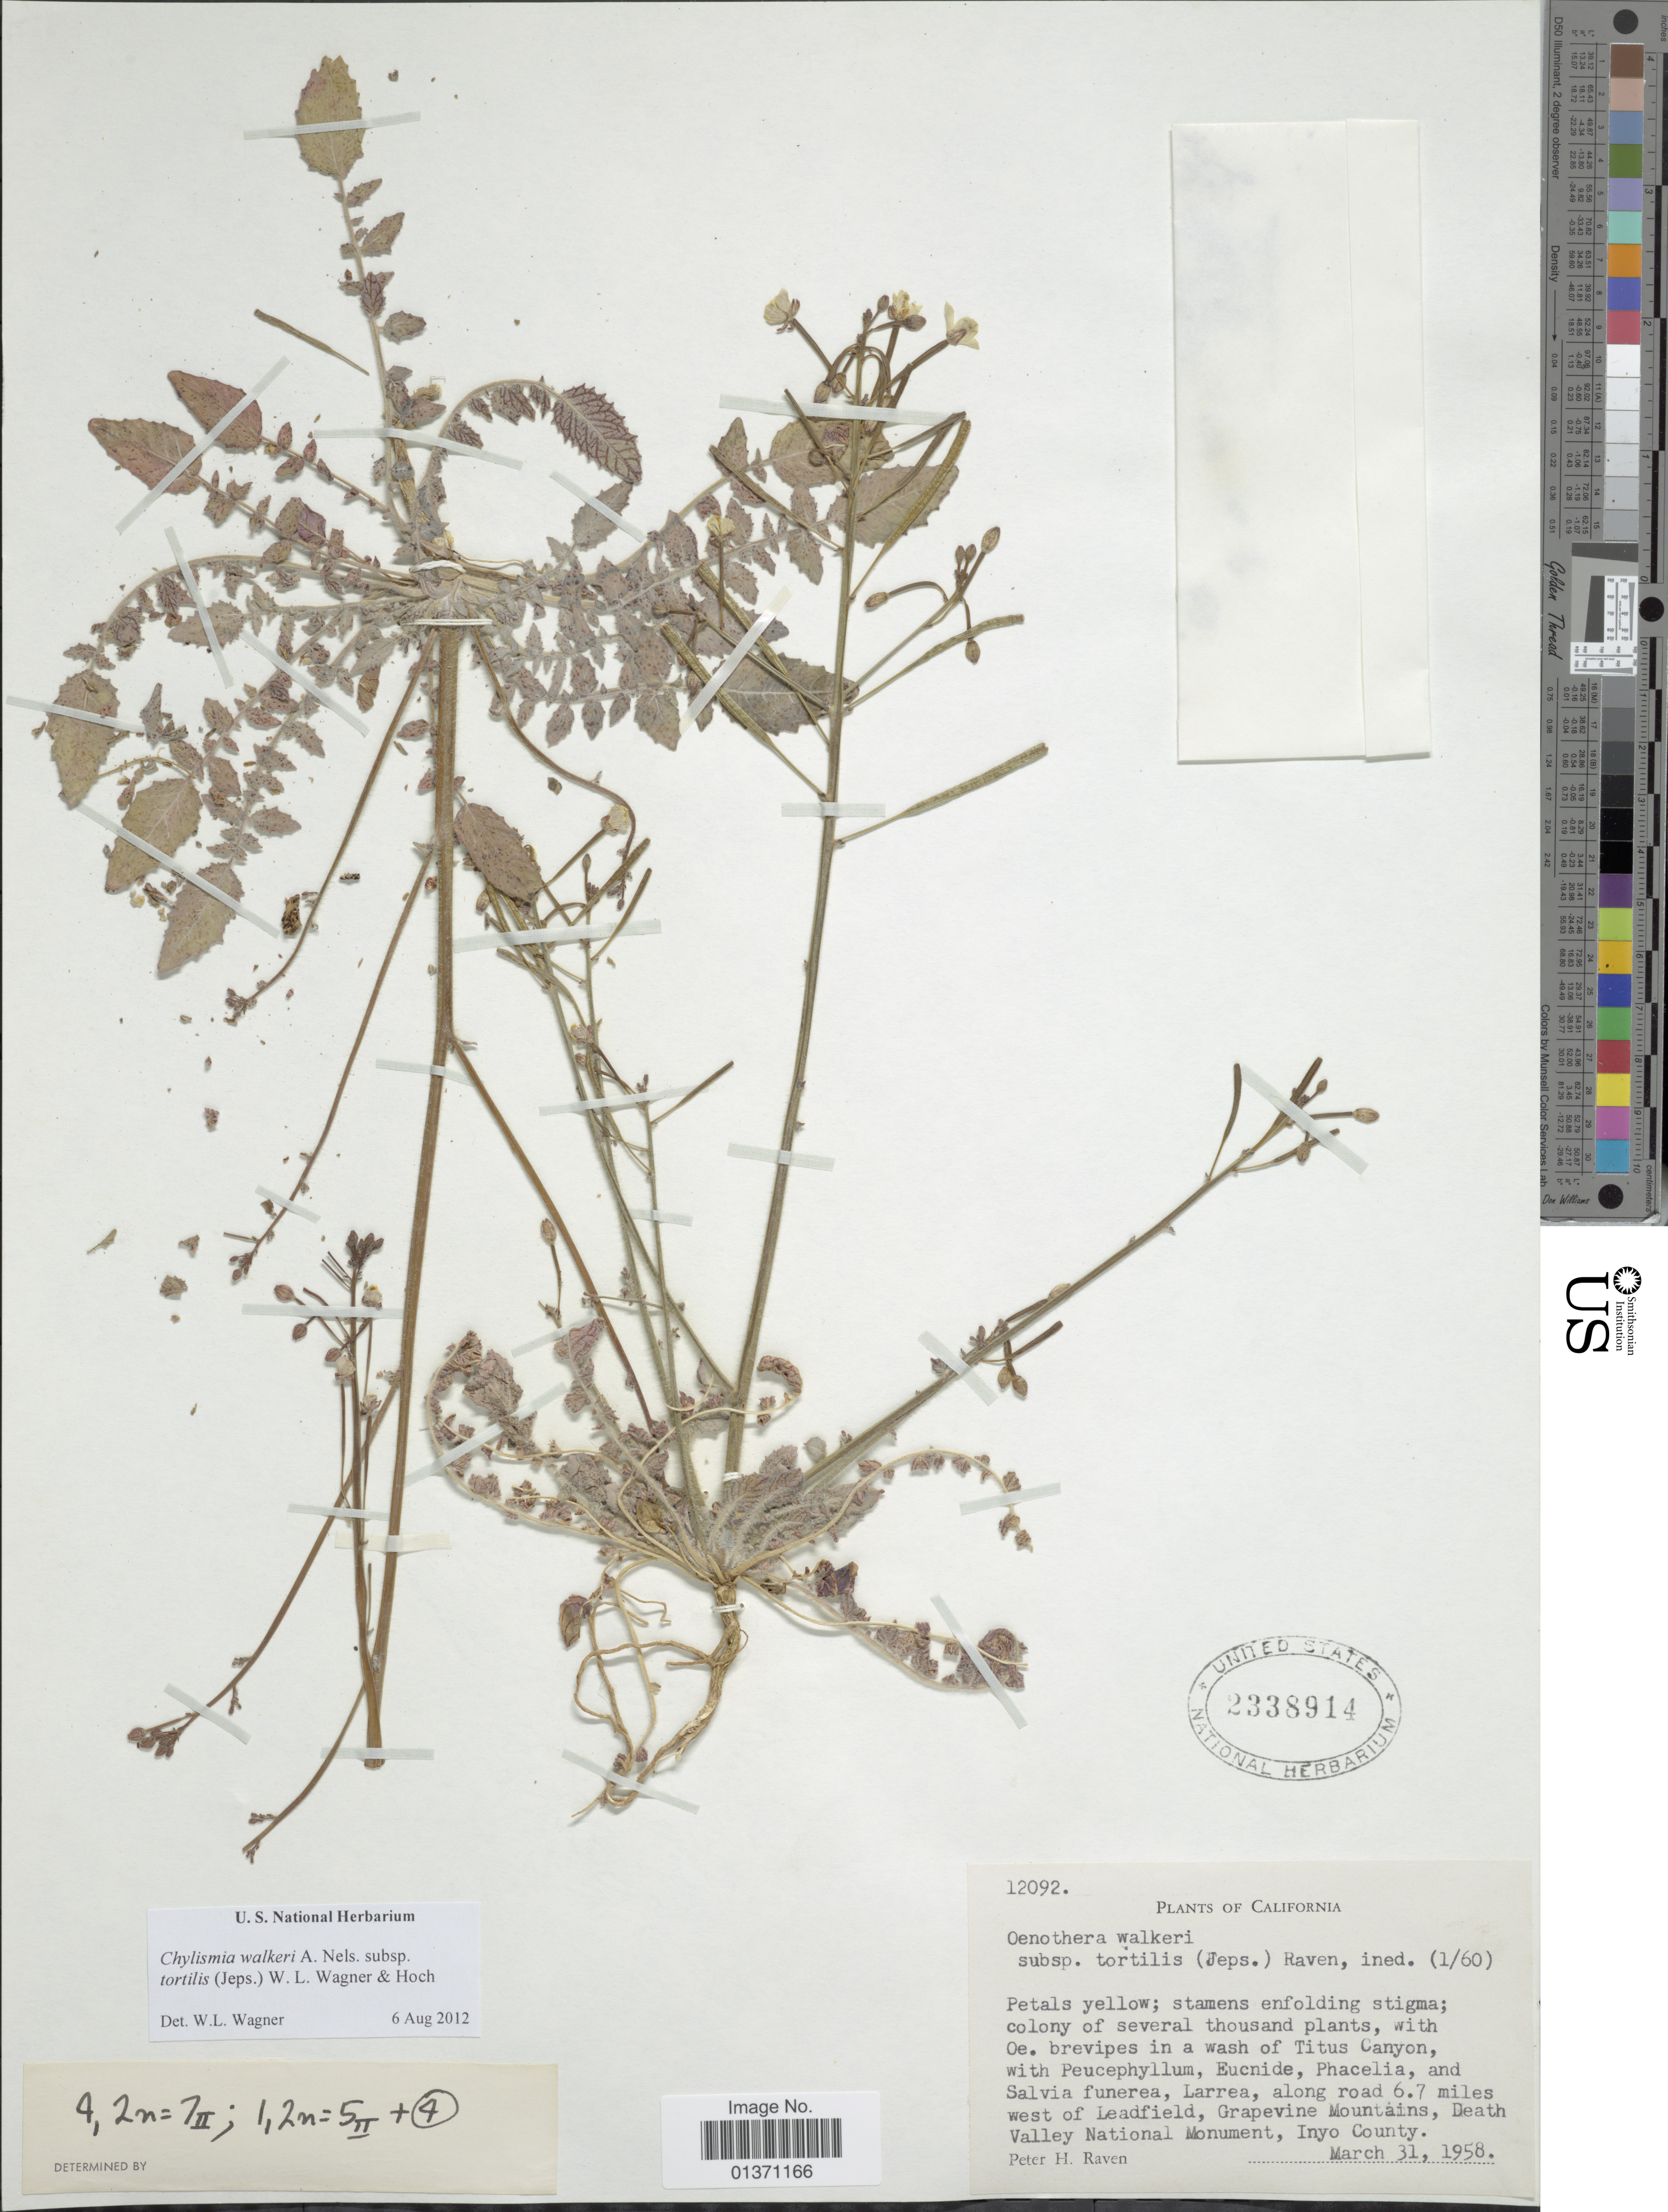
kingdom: Plantae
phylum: Tracheophyta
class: Magnoliopsida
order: Myrtales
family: Onagraceae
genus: Chylismia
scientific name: Chylismia walkeri subsp. tortilis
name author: (Jeps.) W.L. Wagner & Hoch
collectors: P. H. Raven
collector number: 12092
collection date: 1958-03-31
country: United States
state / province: California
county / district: Inyo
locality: Along road 6.7 miles west of Leadfield, Grapevine Mountains, Death Valley National Monument, Inyo County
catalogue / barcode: US 2338914